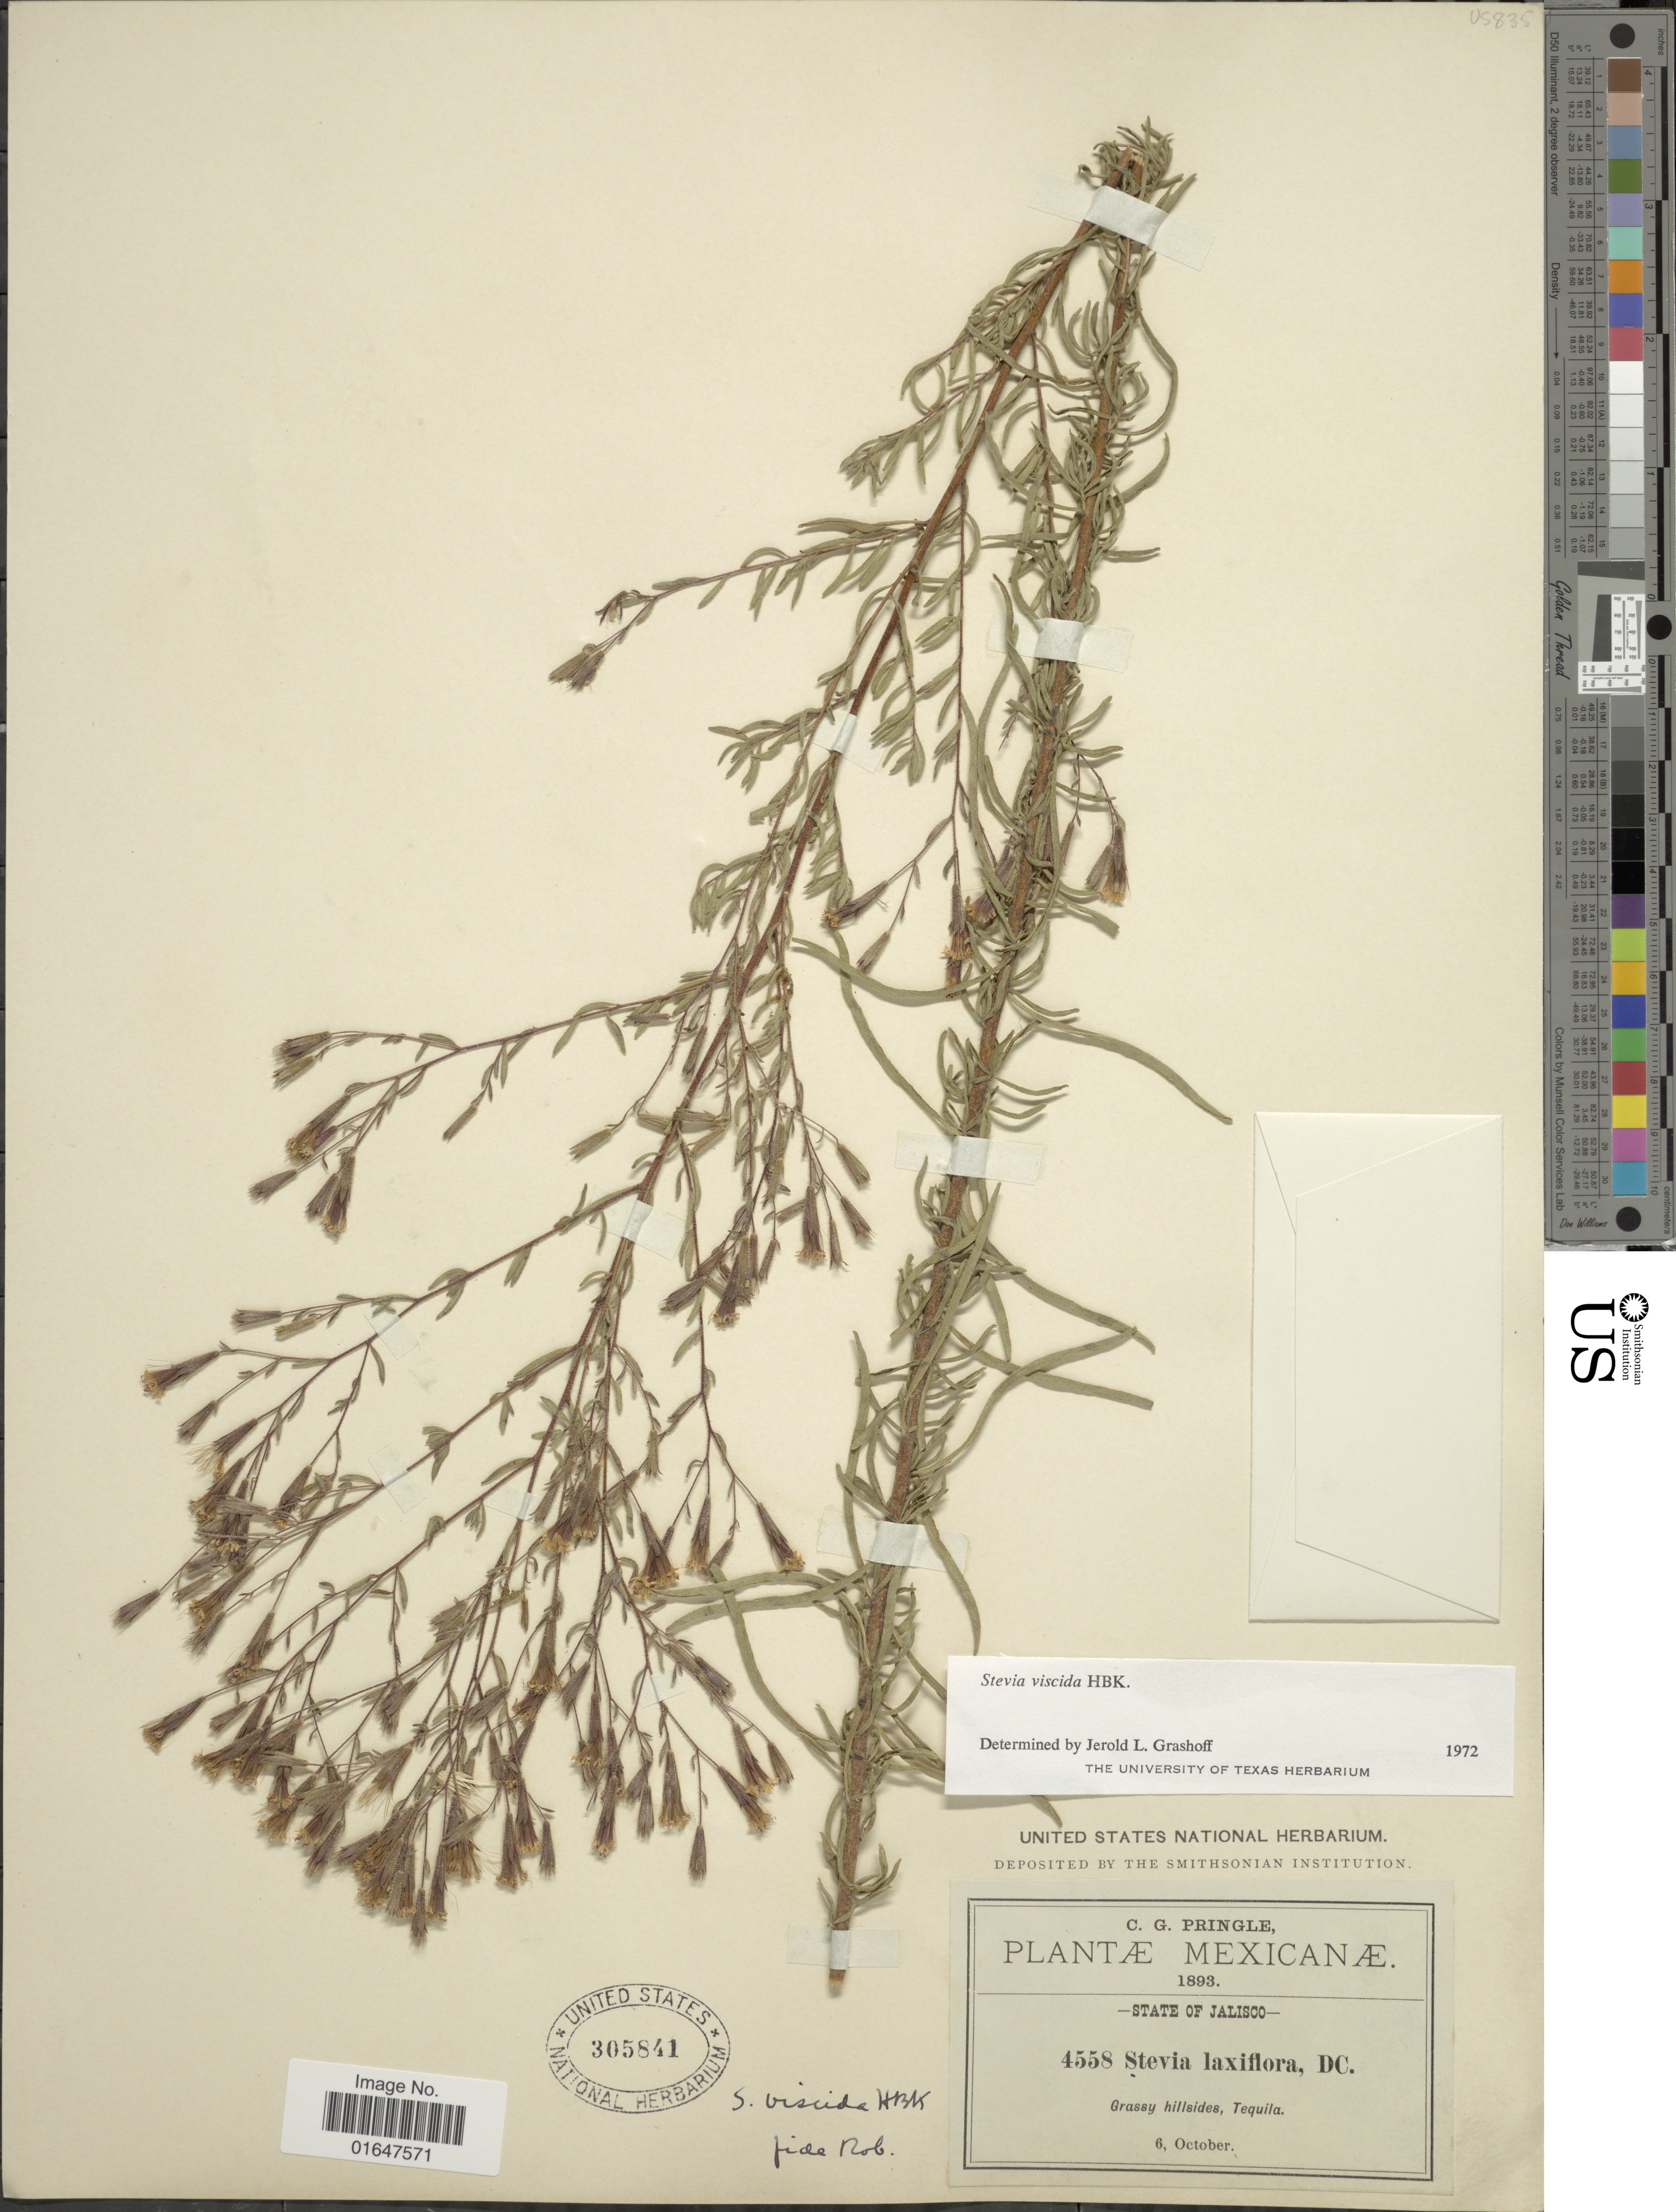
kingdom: Plantae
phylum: Tracheophyta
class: Magnoliopsida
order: Asterales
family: Asteraceae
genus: Stevia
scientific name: Stevia viscida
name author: Kunth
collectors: C. G. Pringle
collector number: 4558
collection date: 1893-10-06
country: Mexico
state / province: Jalisco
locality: Mexicanae, Tequila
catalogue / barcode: US 305841